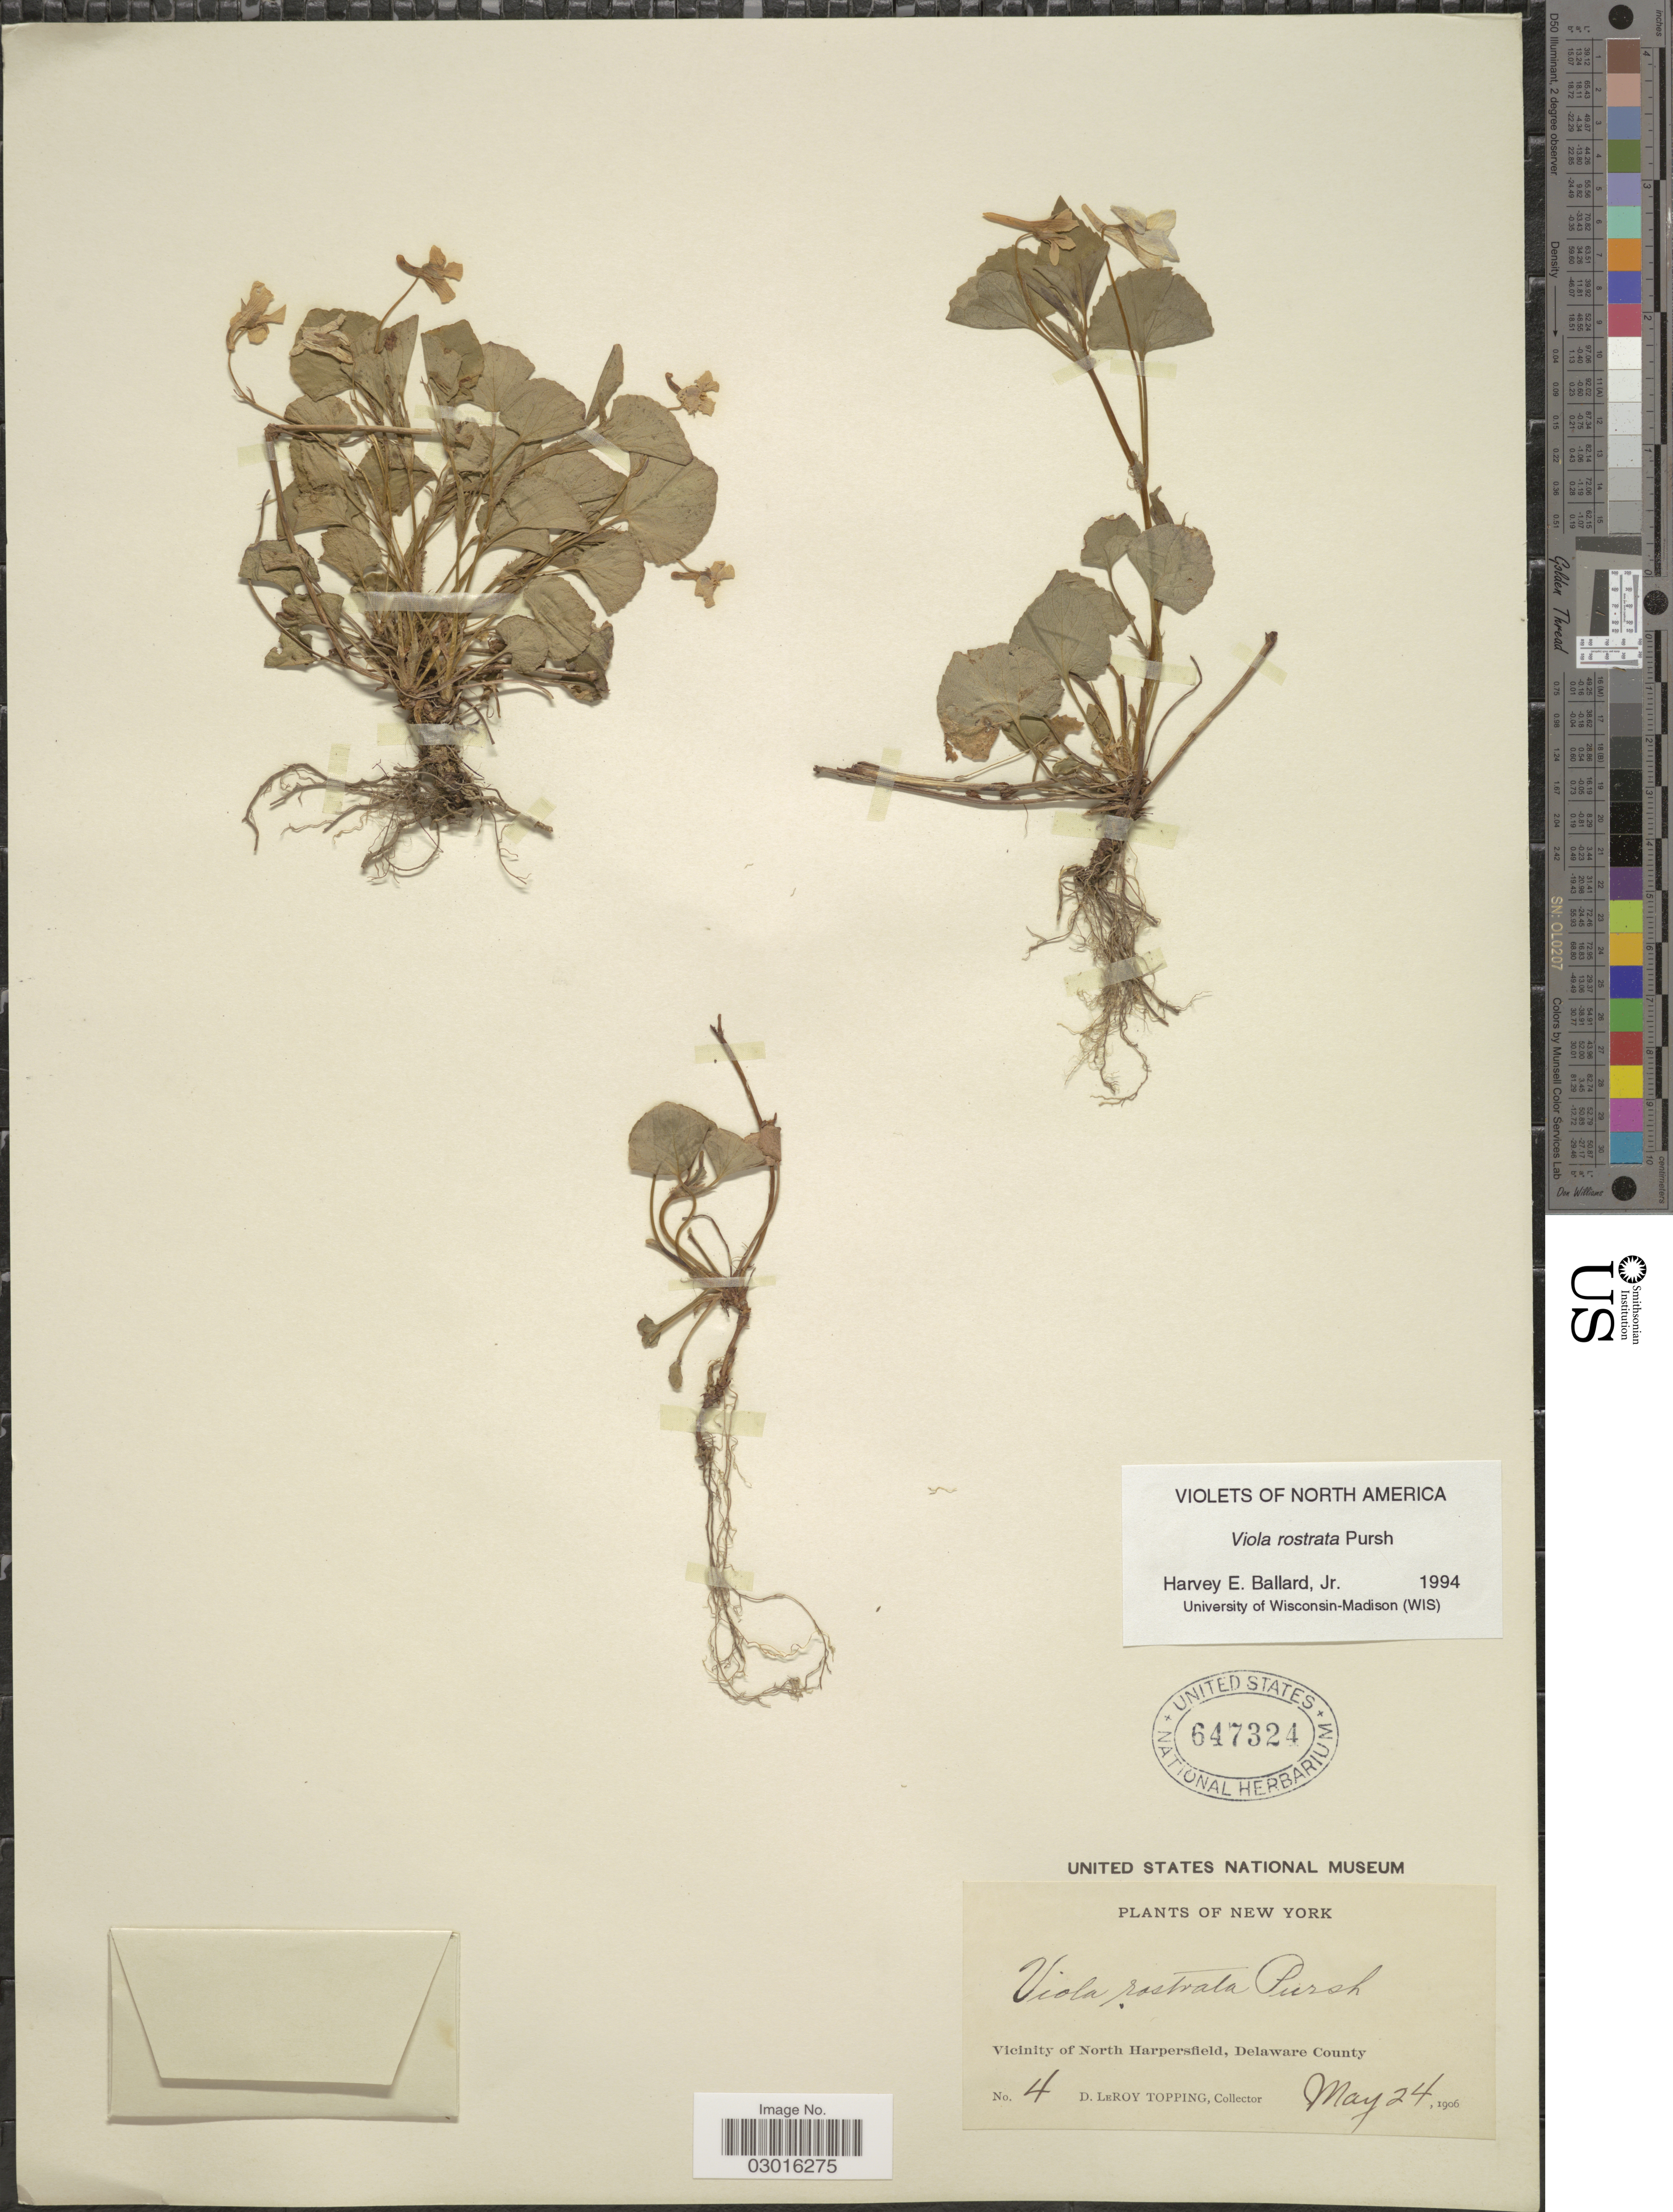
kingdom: Plantae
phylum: Tracheophyta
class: Magnoliopsida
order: Malpighiales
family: Violaceae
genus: Viola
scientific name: Viola rostrata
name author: Pursh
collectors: D. L. Topping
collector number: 4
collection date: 1906-05-24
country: United States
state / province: New York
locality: Vicinity of North Harpersfield, Delaware County.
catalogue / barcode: US 647324